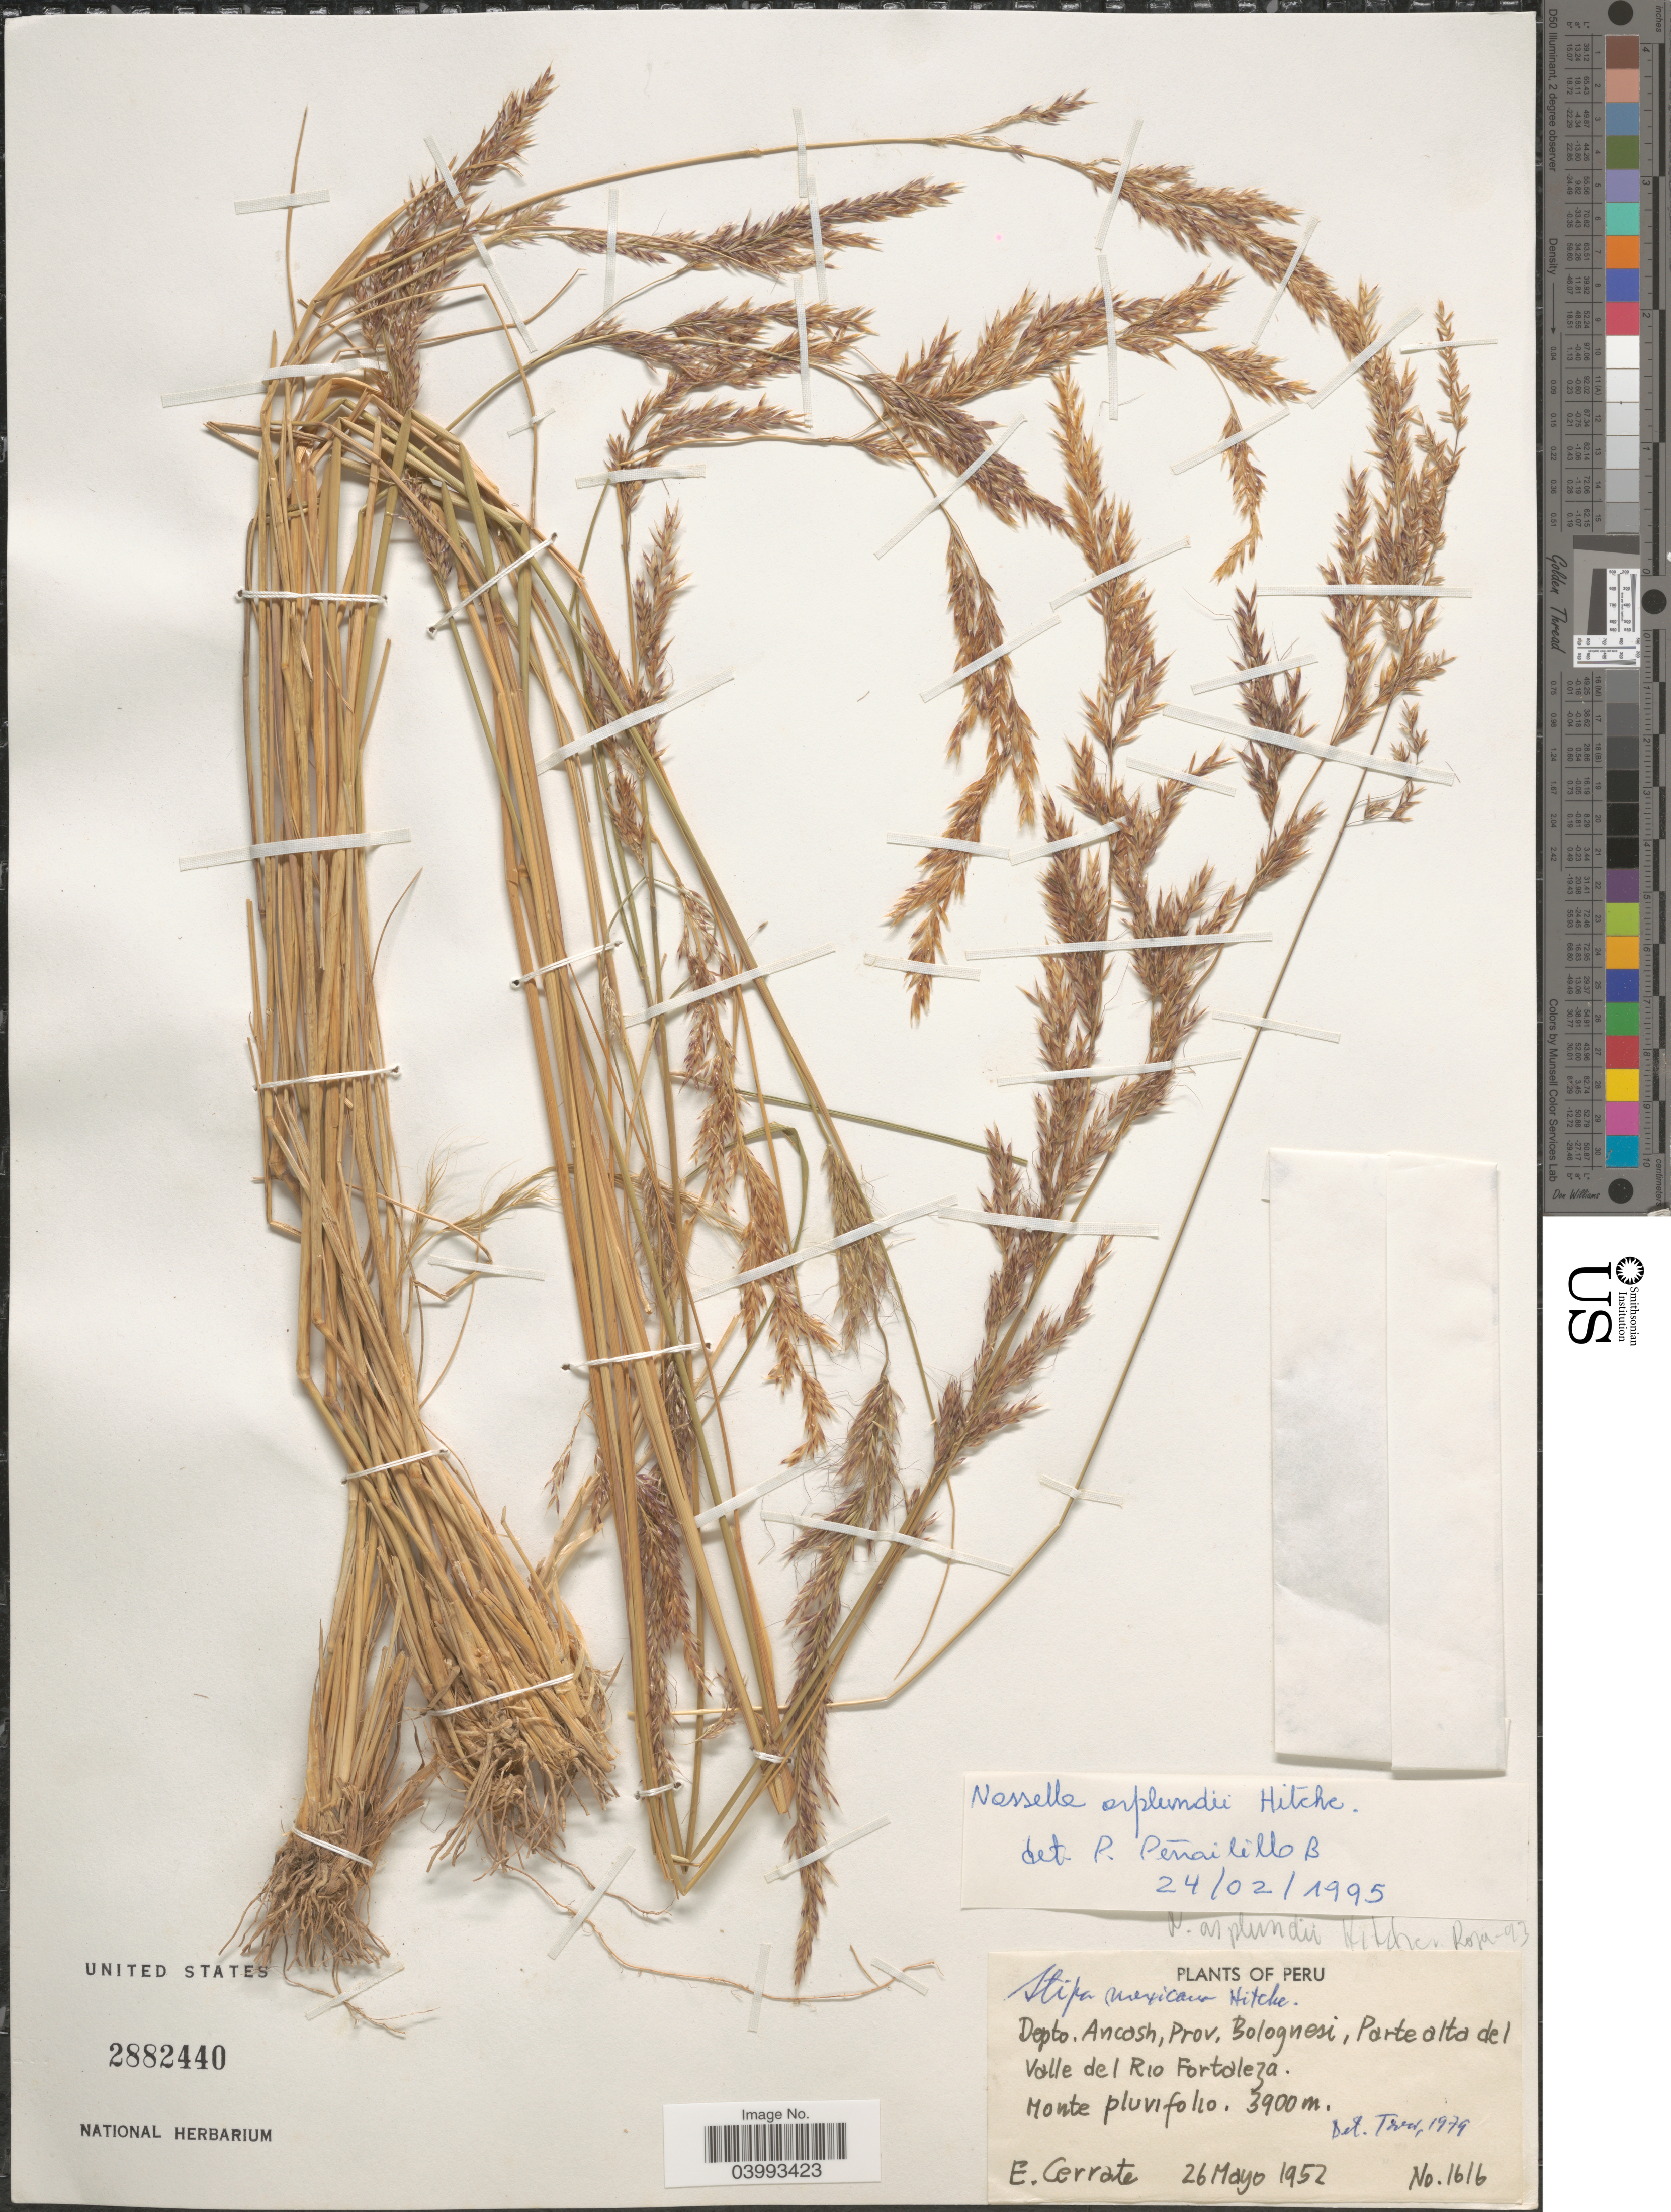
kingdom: Plantae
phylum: Tracheophyta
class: Liliopsida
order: Poales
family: Poaceae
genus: Nassella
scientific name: Nassella asplundii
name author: Hitchc.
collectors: E. Cerrate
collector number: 1616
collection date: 1952-05-26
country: Peru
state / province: Ancash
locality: Depto. Ancash, Prov. Bolognesi, Parte alta del Valle del Rio Fortaleza.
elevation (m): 3900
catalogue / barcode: US 2882440